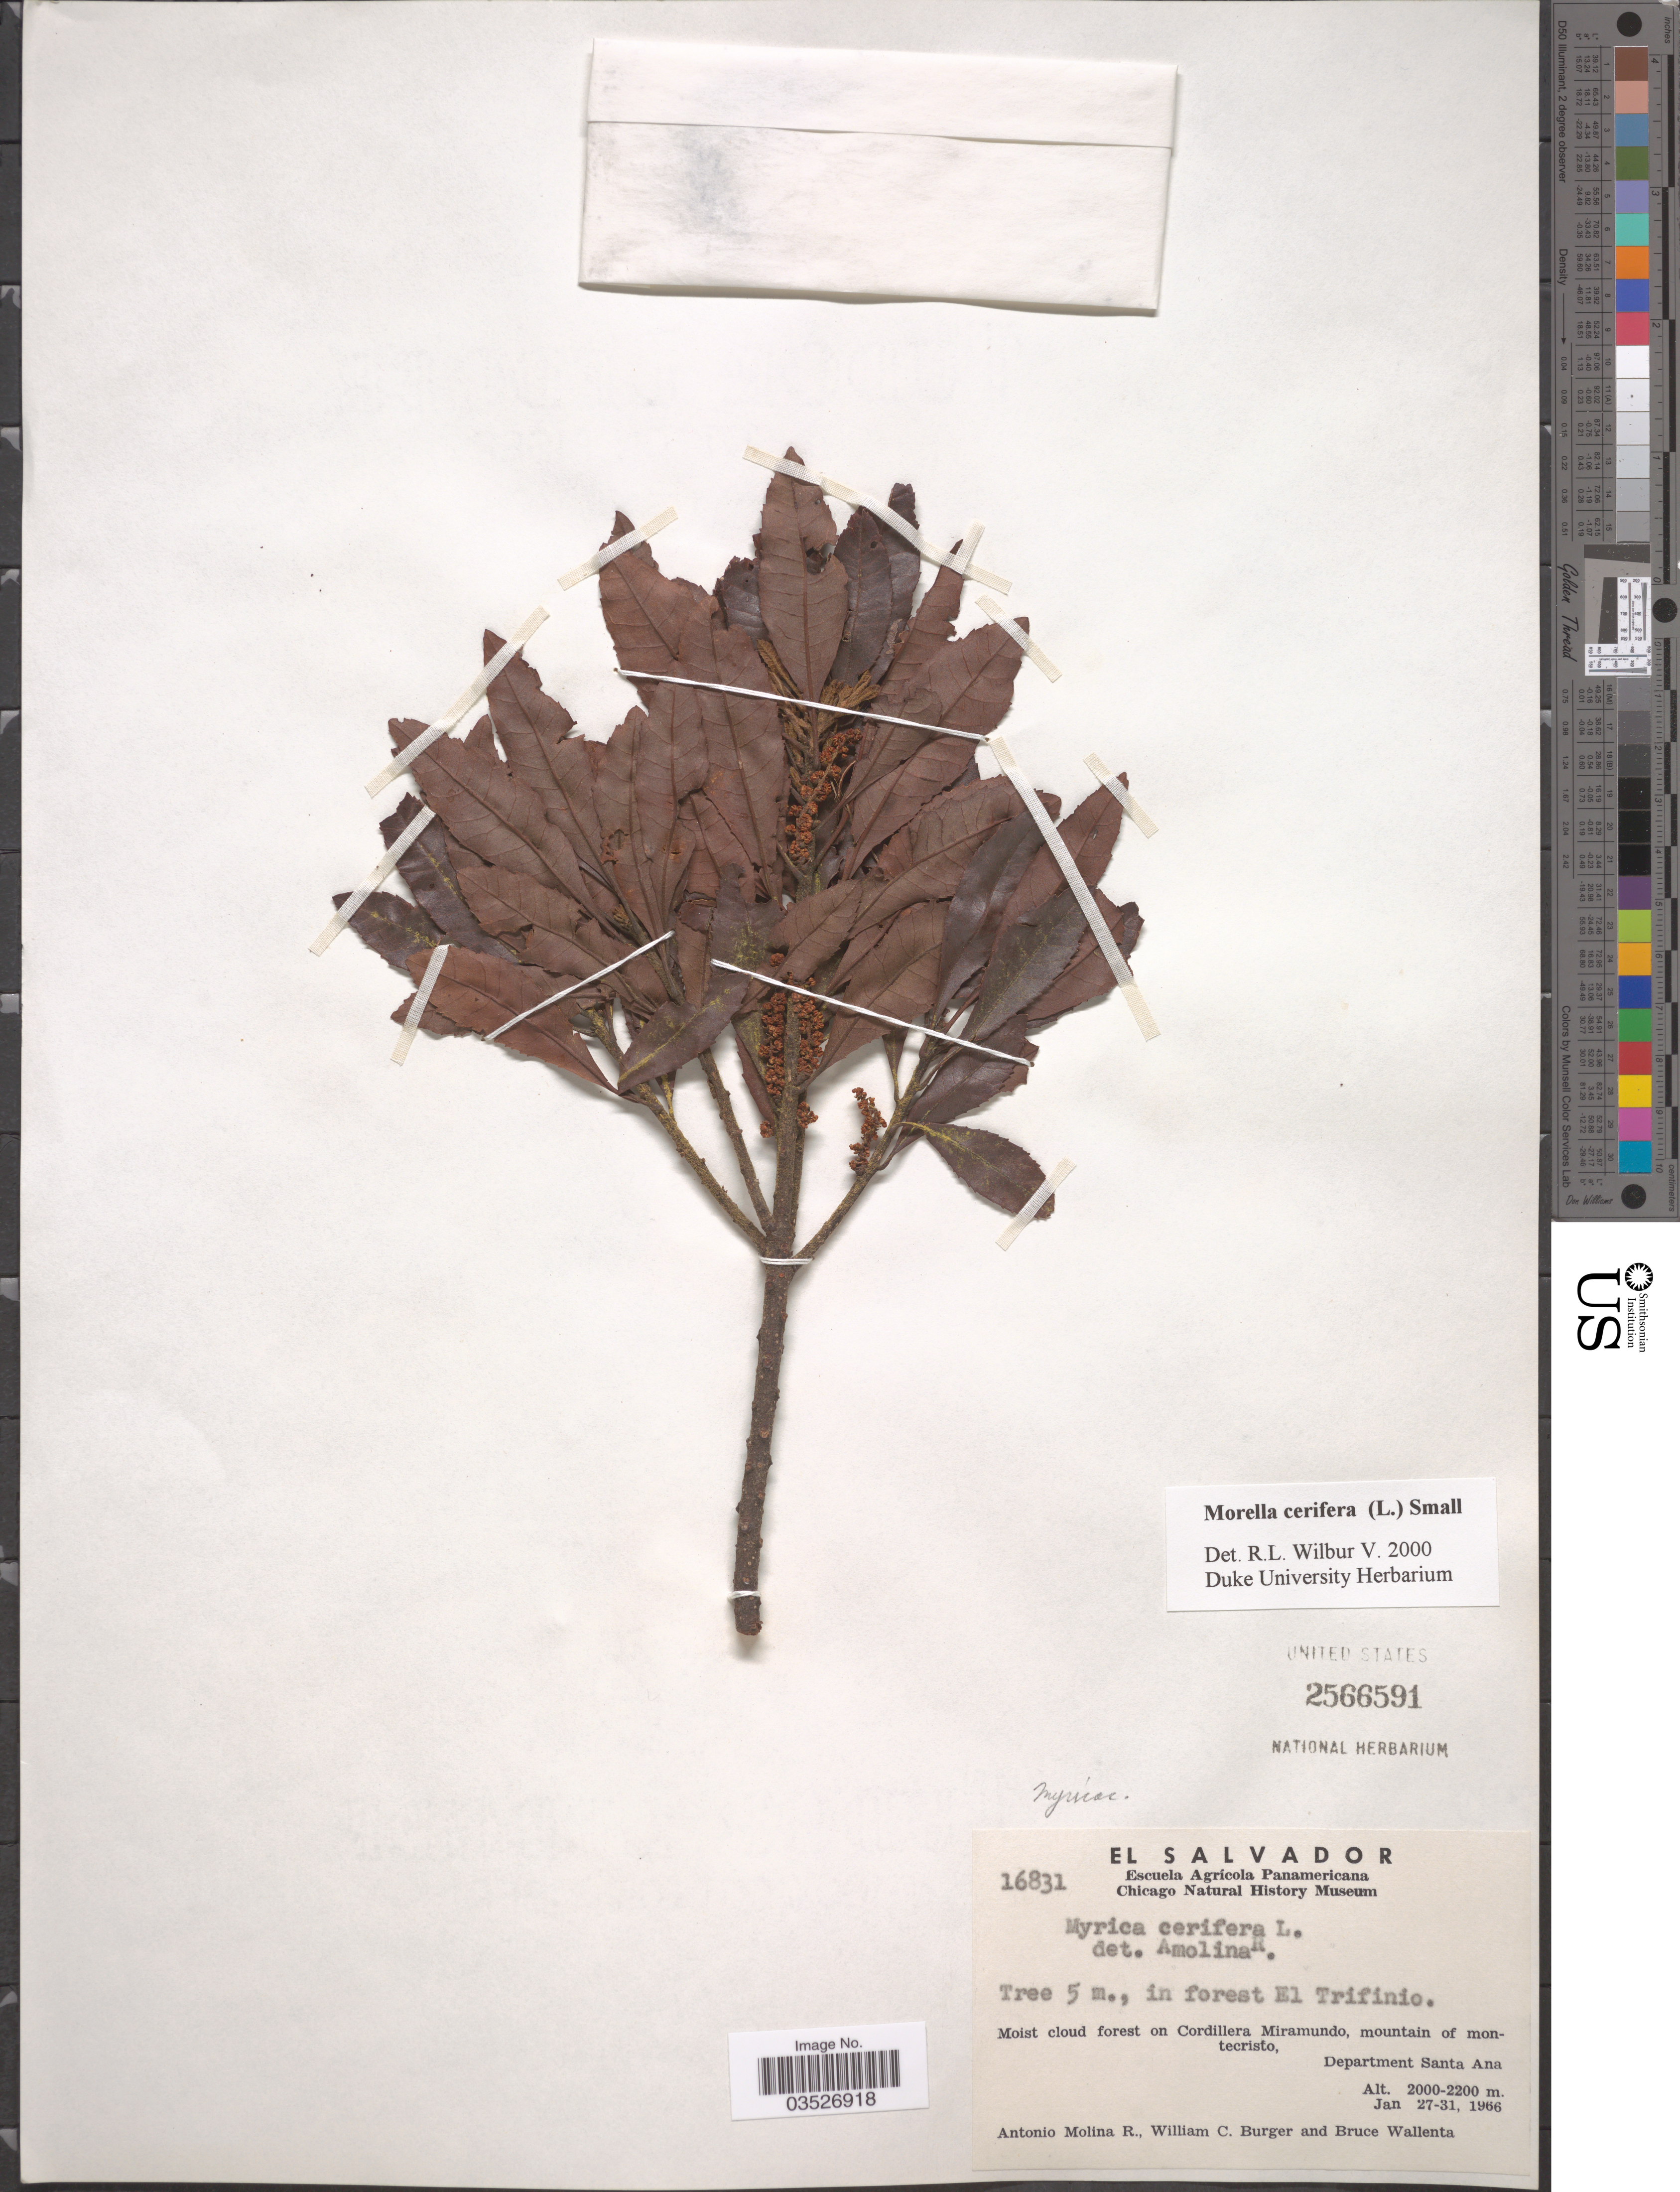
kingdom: Plantae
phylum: Tracheophyta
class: Magnoliopsida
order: Fagales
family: Myricaceae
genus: Morella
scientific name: Morella cerifera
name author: (L.) Small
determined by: Wilbur, R. L.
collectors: A. Molina R., W. Burger & B. Wallenta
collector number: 16831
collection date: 1966-01-27/1966-01-31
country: El Salvador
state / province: Santa Ana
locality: In forest El Trifinio. Moist cloud forest on Cordillera Miramundo, mountain of montecristo, Department Santa Ana.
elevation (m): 2000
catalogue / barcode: US 2566591